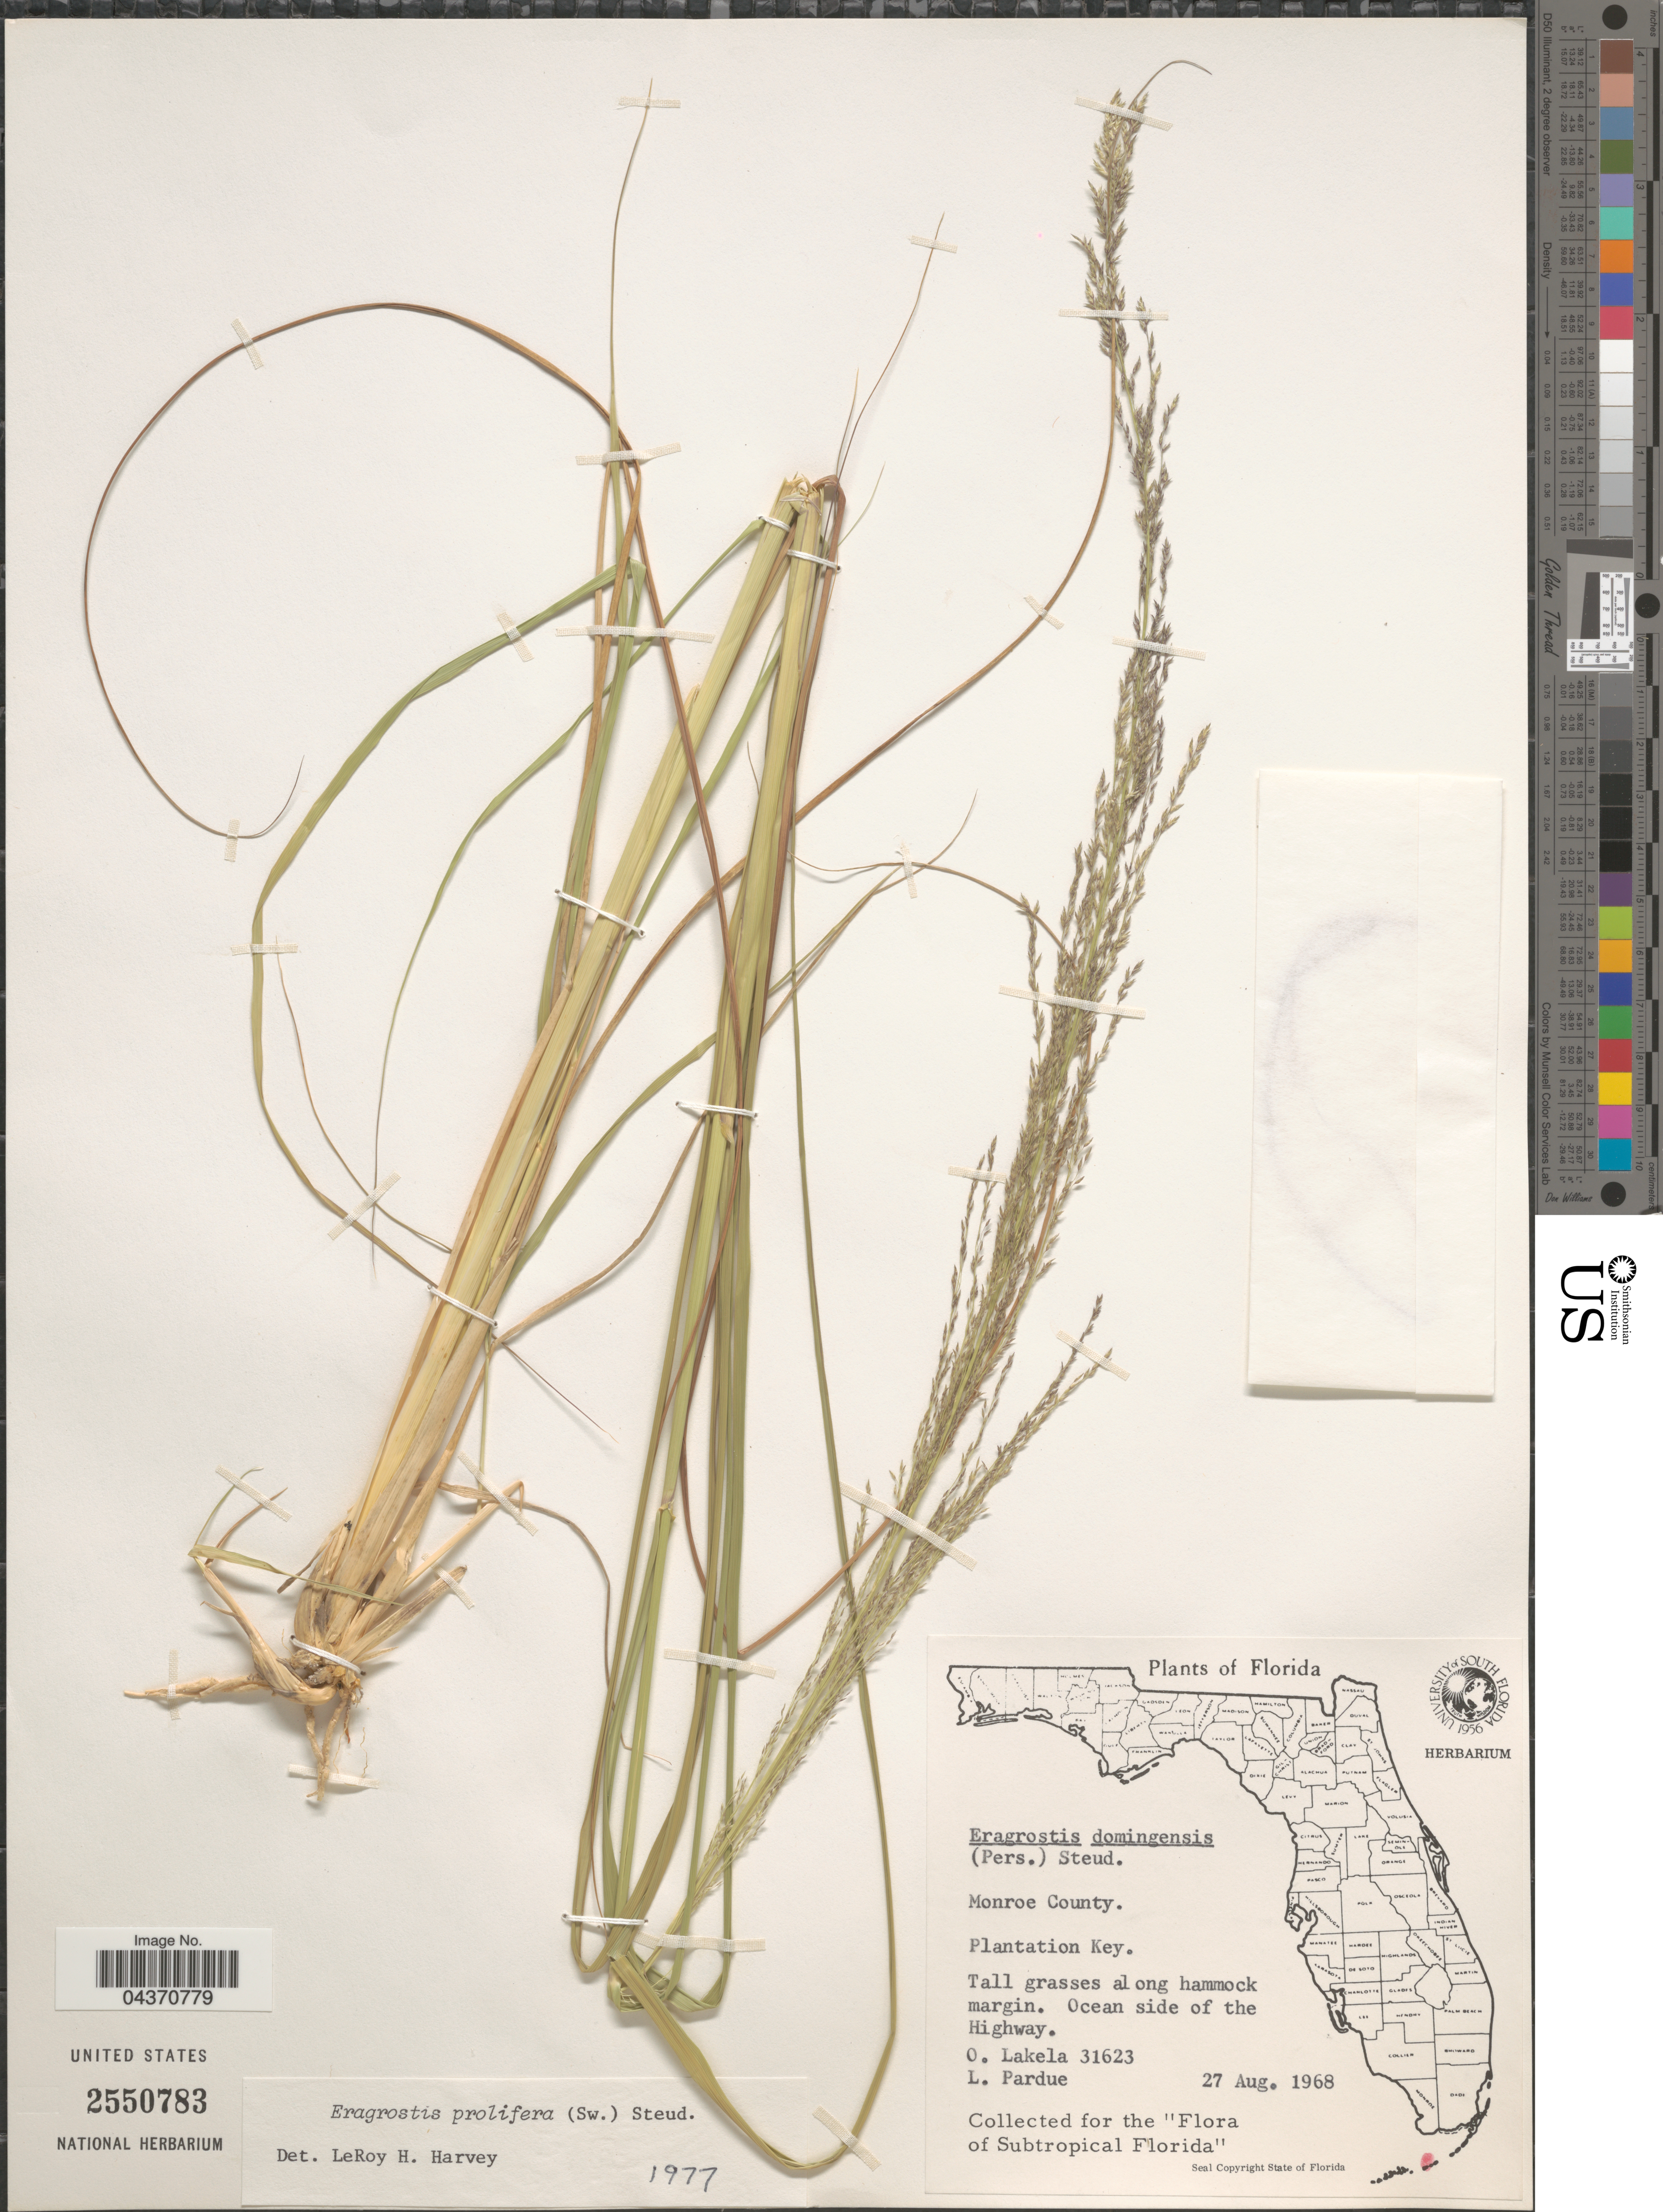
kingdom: Plantae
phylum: Tracheophyta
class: Liliopsida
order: Poales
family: Poaceae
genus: Eragrostis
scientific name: Eragrostis prolifera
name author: (Sw.) Steud.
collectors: O. Lakela & L. Pardue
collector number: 31623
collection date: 1968-08-27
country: United States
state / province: Florida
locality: Monroe County. Plantation Key. Tall grasses along hammock margin. Ocean side of the Highway.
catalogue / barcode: US 2550783